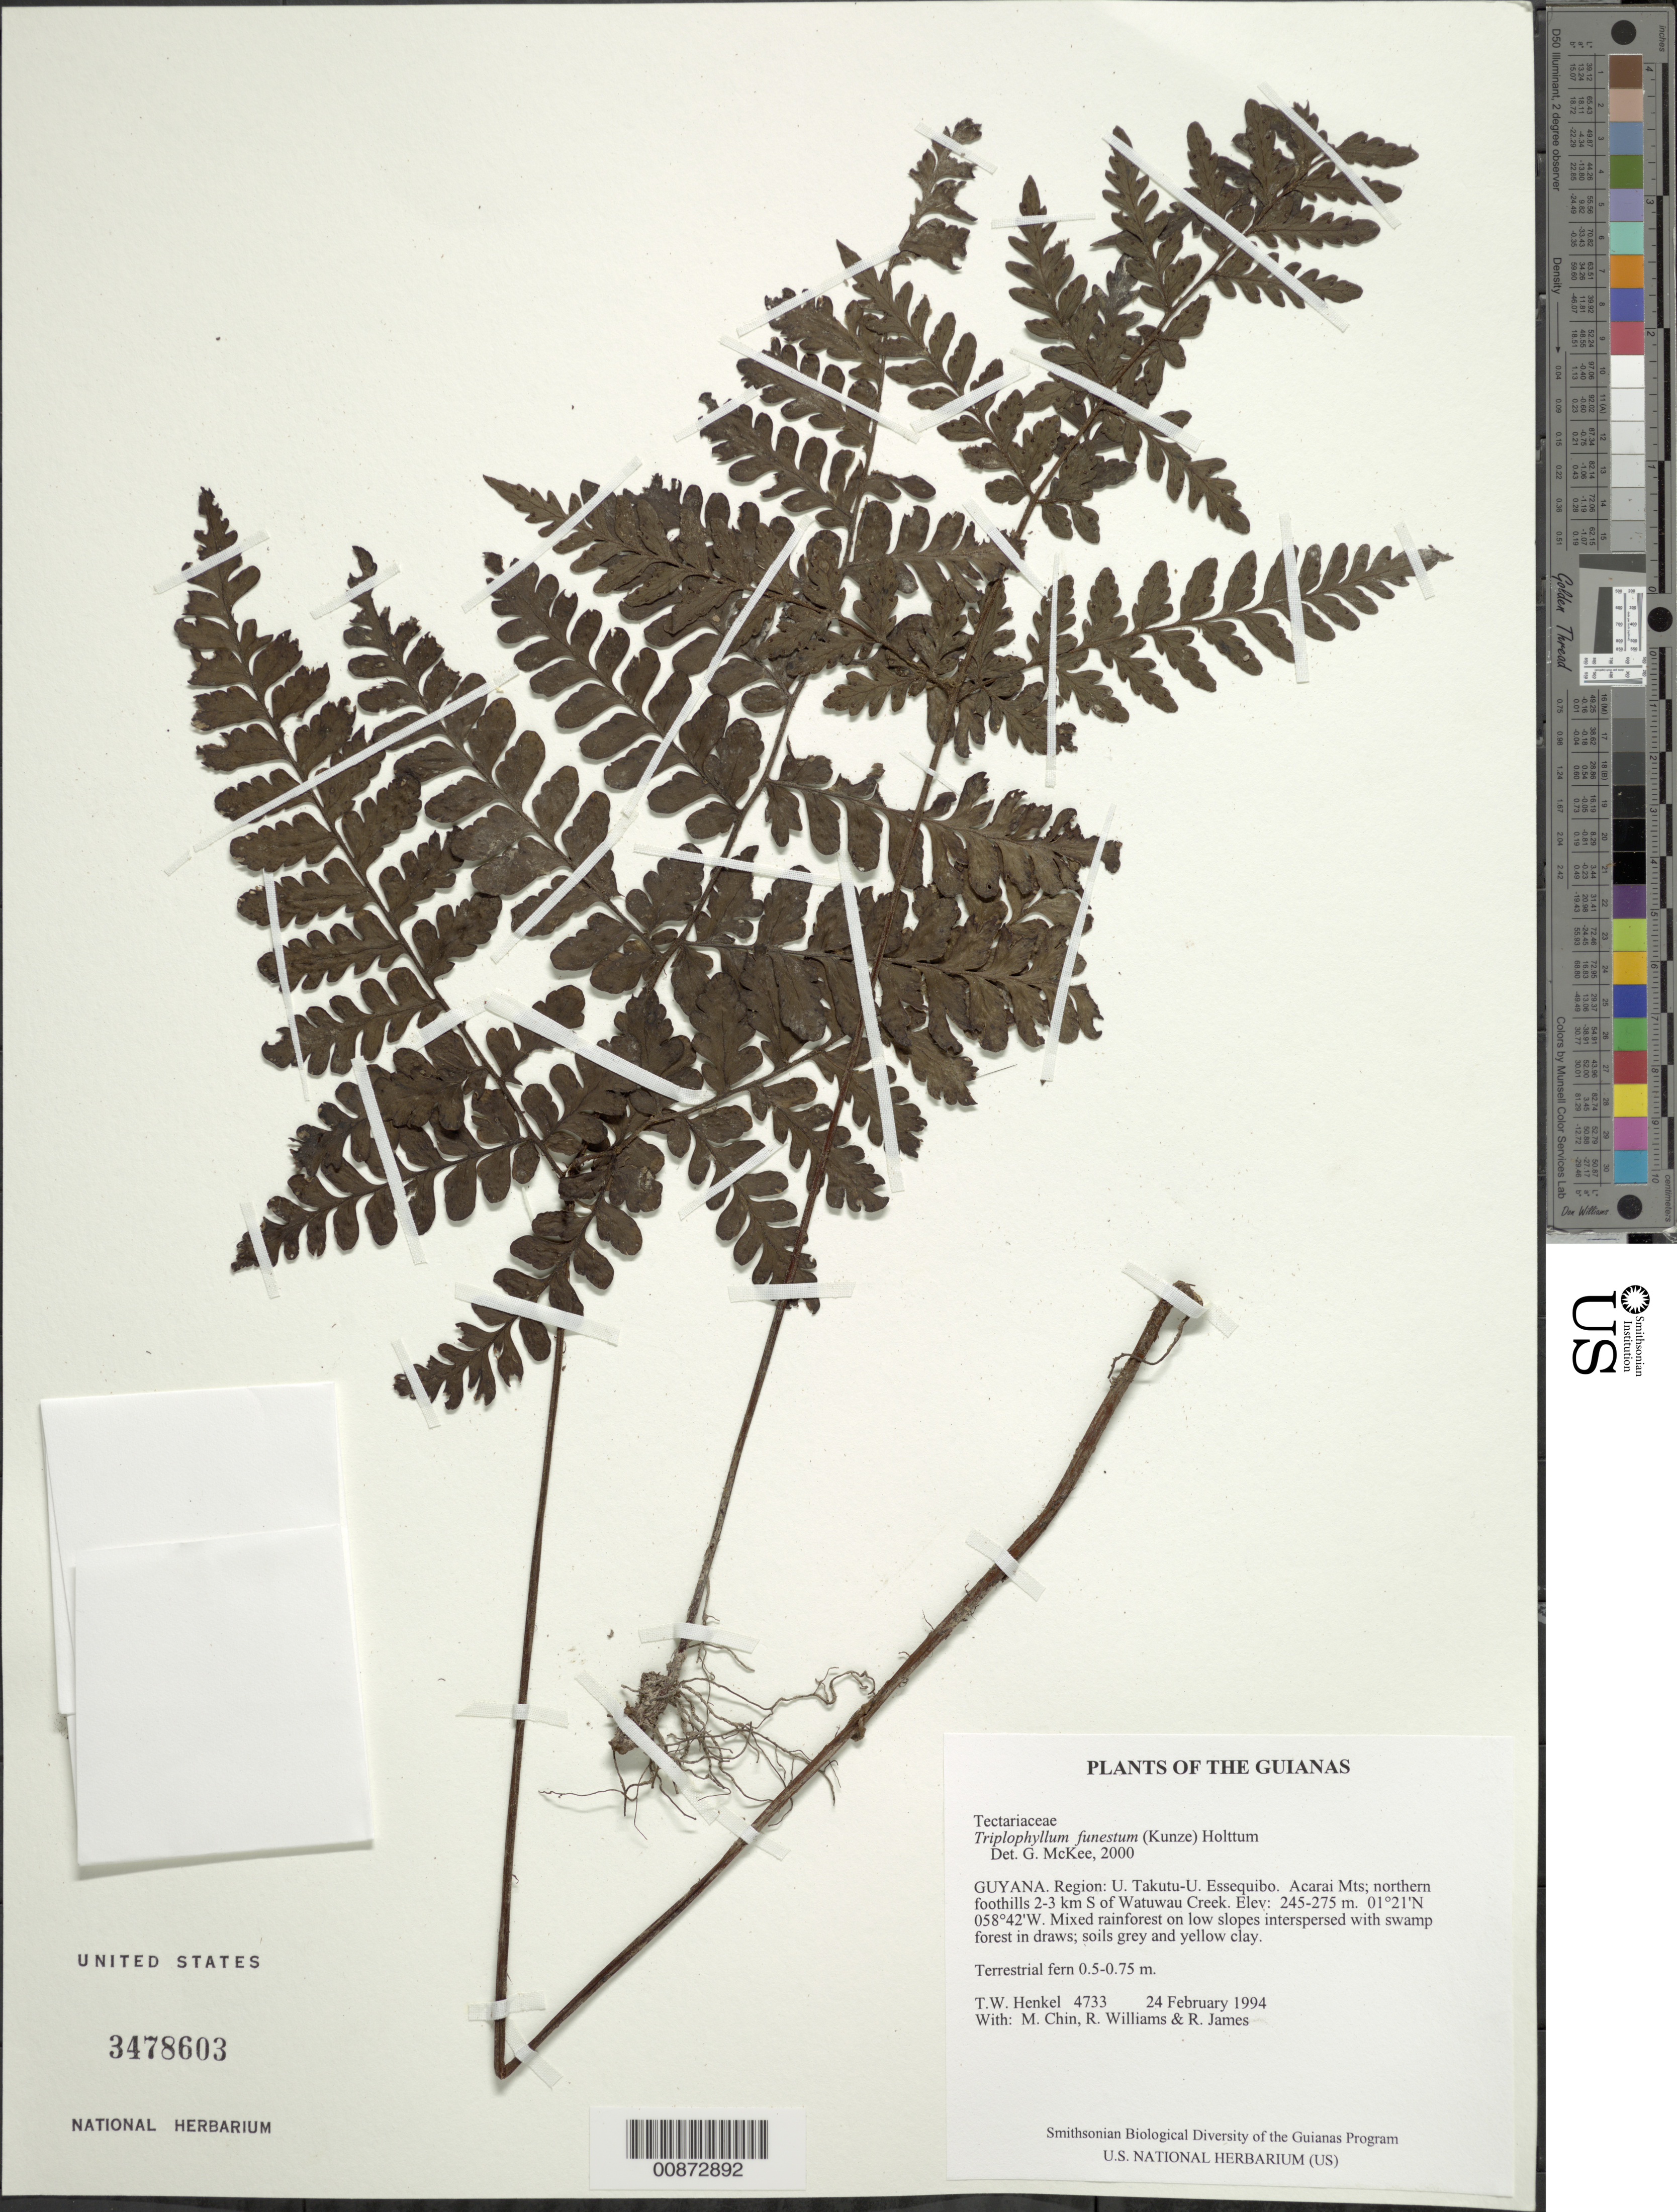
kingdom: Plantae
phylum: Tracheophyta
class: Polypodiopsida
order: Polypodiales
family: Tectariaceae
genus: Triplophyllum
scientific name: Triplophyllum funestum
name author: (Kunze) Holttum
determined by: McKee, G. S., (US), NMNH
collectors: T. Henkel, M. Chin, R. Williams & R. James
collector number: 4733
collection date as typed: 24 February 1994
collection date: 1994-02-24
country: Guyana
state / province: U. Takutu-U. Essequibo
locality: Acarai Mts; northern foothills 2-3 km S of Watuwau Creek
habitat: Mixed rainforest on low slopes interspersed with swamp forest in draws; soils grey and yellow clay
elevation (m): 245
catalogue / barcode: US 3478603